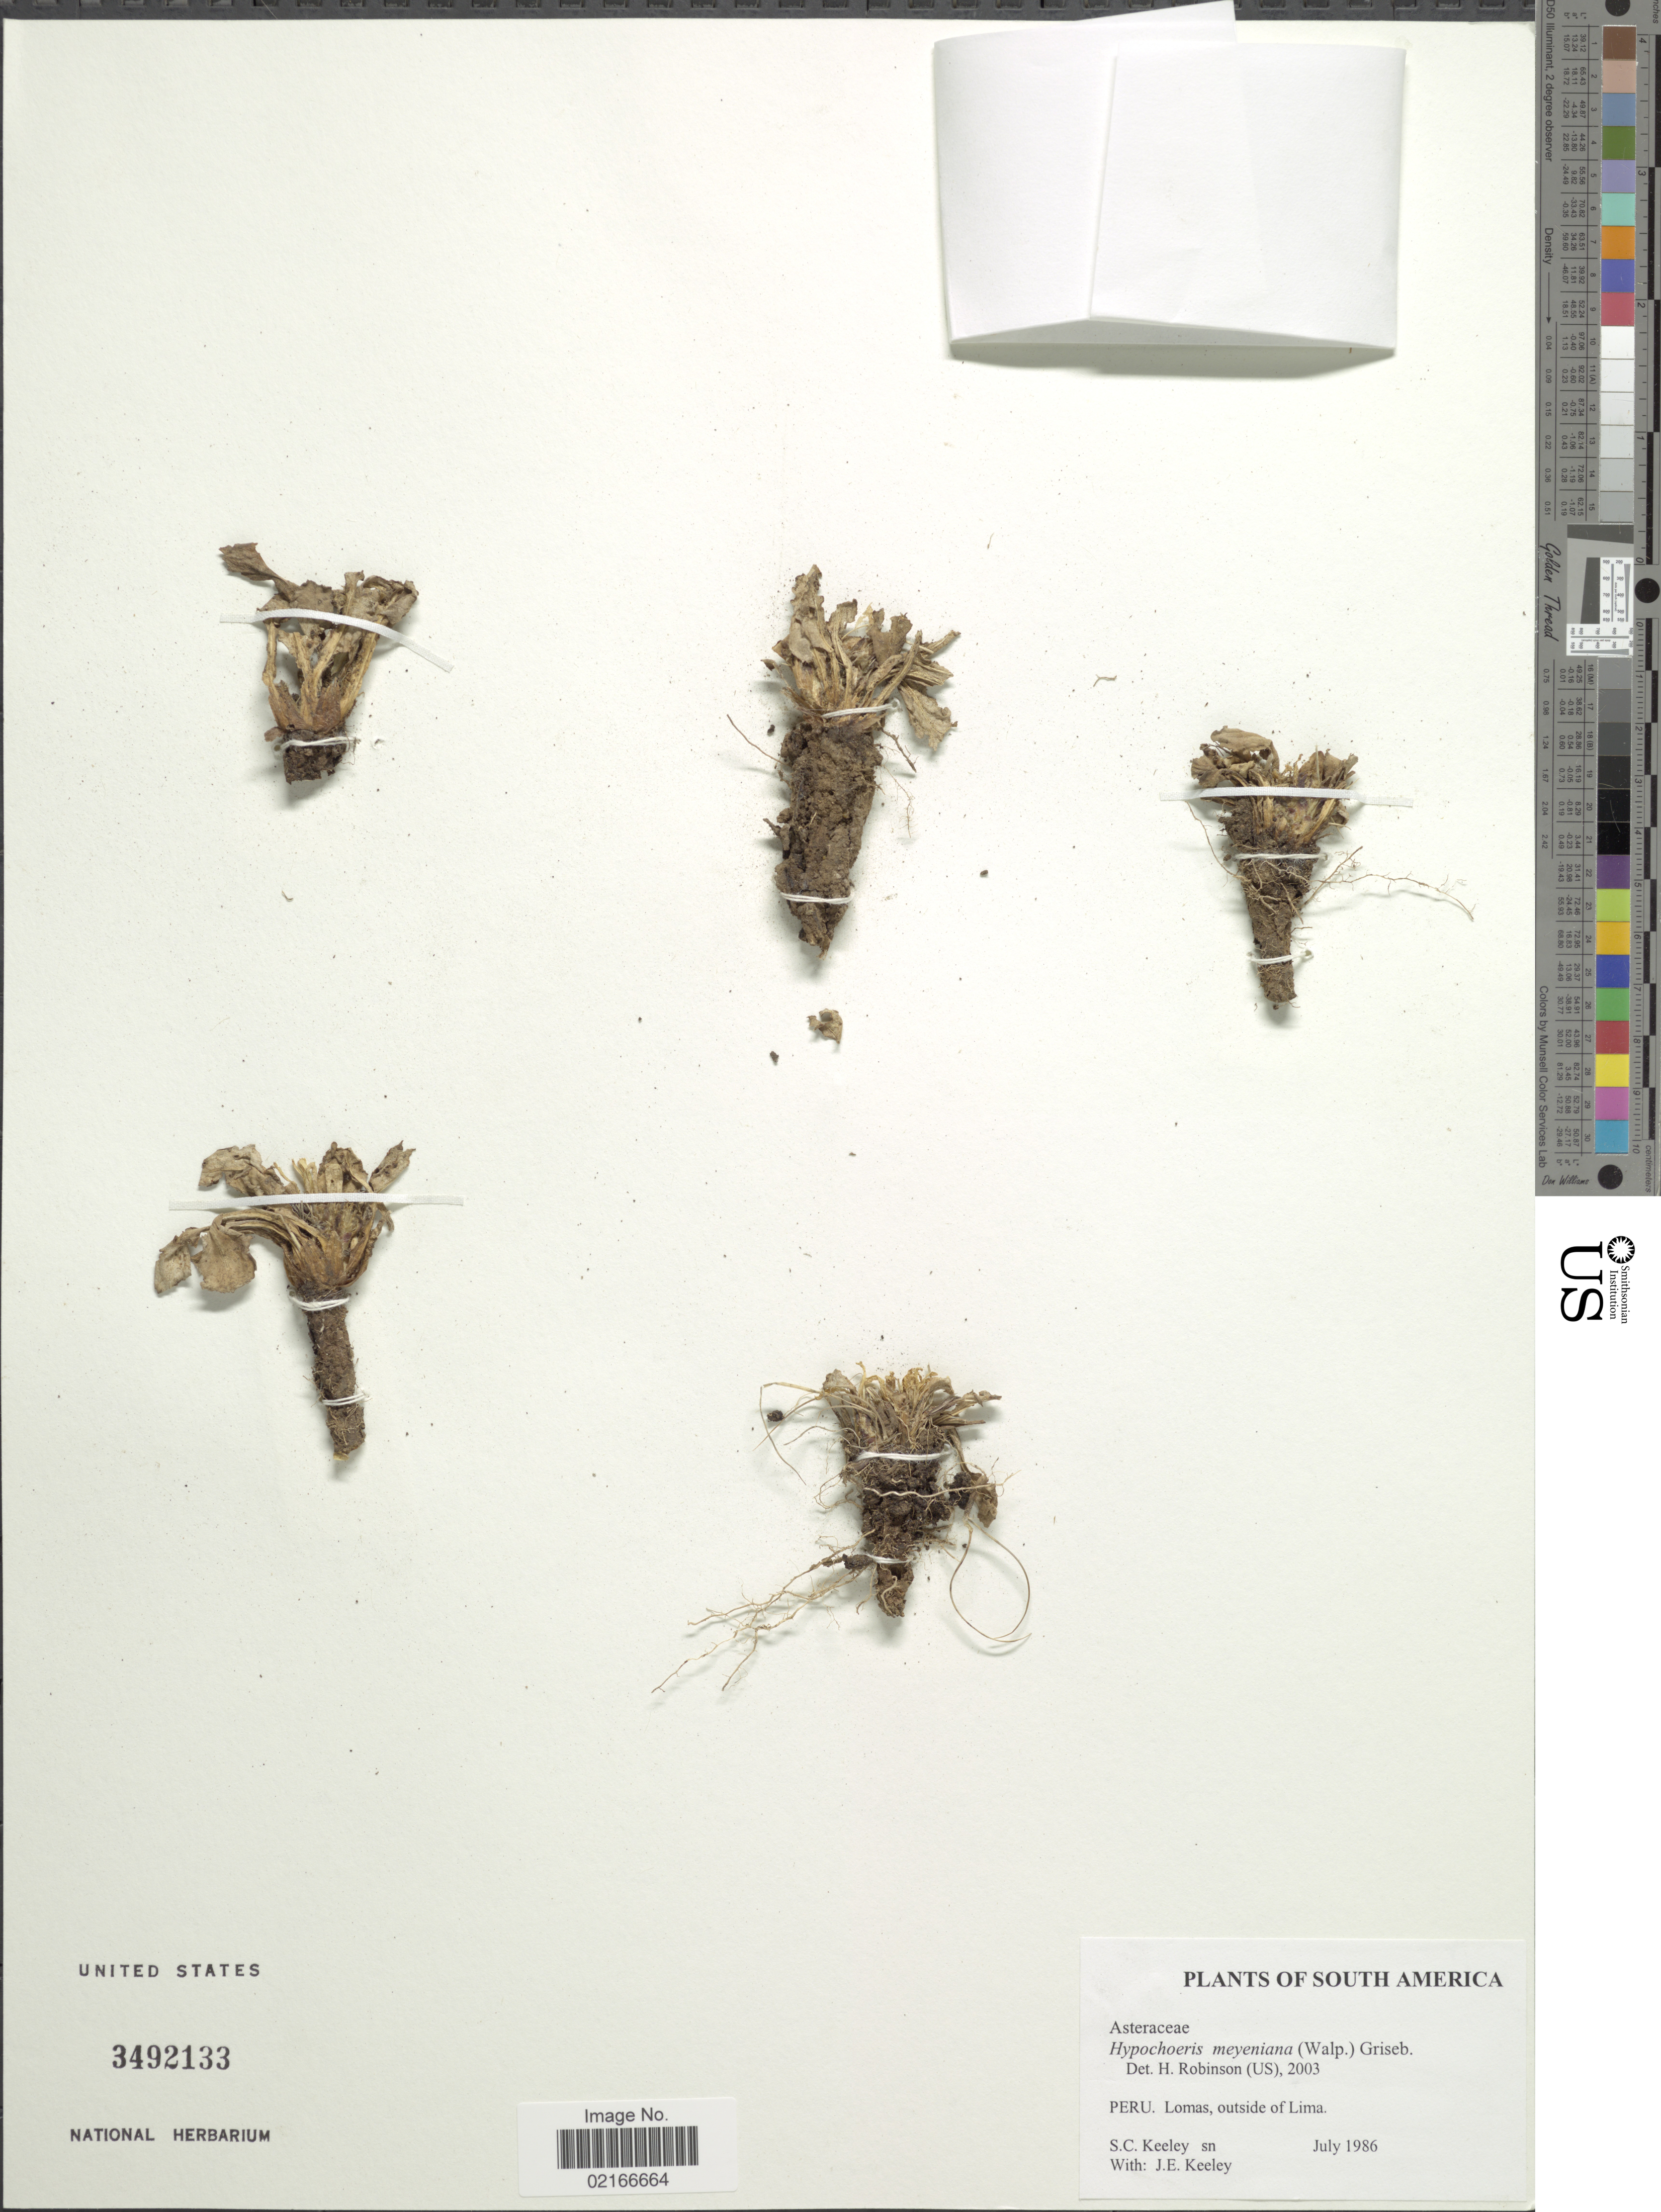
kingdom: Plantae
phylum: Tracheophyta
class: Magnoliopsida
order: Asterales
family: Asteraceae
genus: Hypochaeris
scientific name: Hypochaeris meyeniana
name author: (Walp.) Benth. & Hook. f. ex Griseb.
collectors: S. C. Keeley & J. E. Keeley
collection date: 1986-07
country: Peru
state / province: Lima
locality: Lomas, outside of Lima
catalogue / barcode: US 3492133